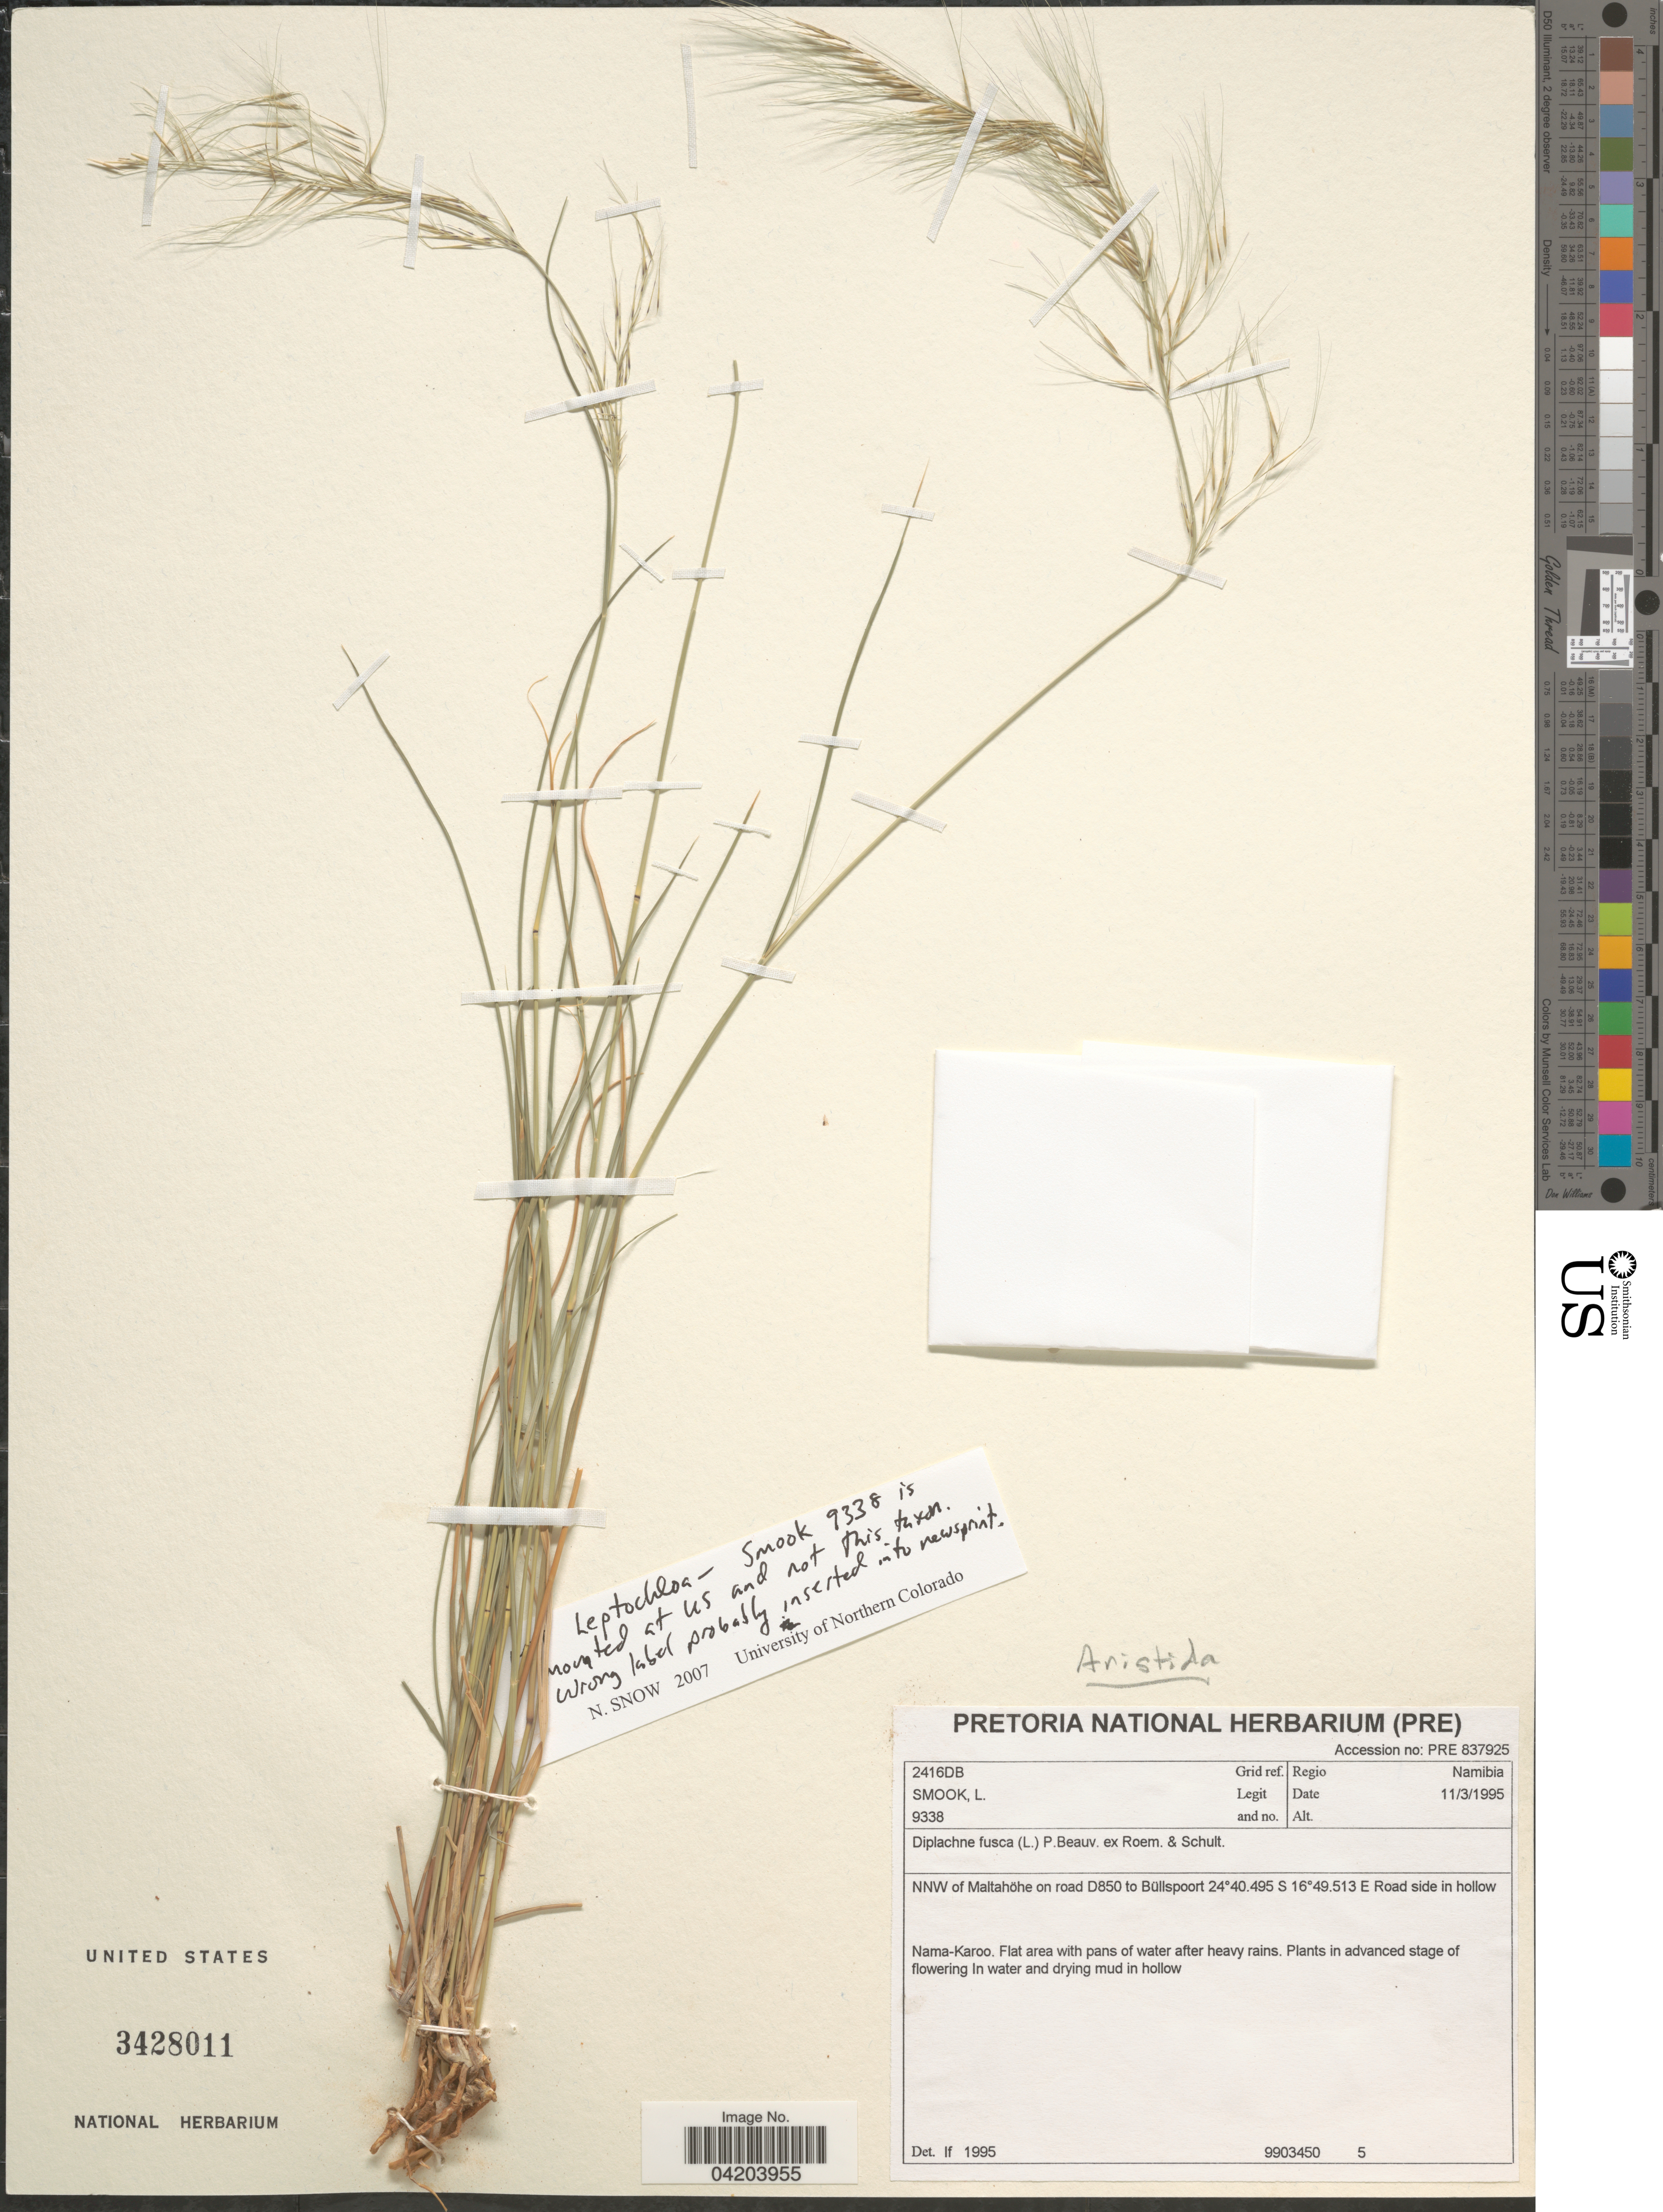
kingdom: Plantae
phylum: Tracheophyta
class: Liliopsida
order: Poales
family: Poaceae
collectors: L. Smook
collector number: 9338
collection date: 1995-03-11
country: Namibia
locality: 2416DB Grid ref. Regio Namibia. NNW of Maltahöhe on road D850 to Büllspoort. Road side in hollow Nama-Karoo.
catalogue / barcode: US 3428011